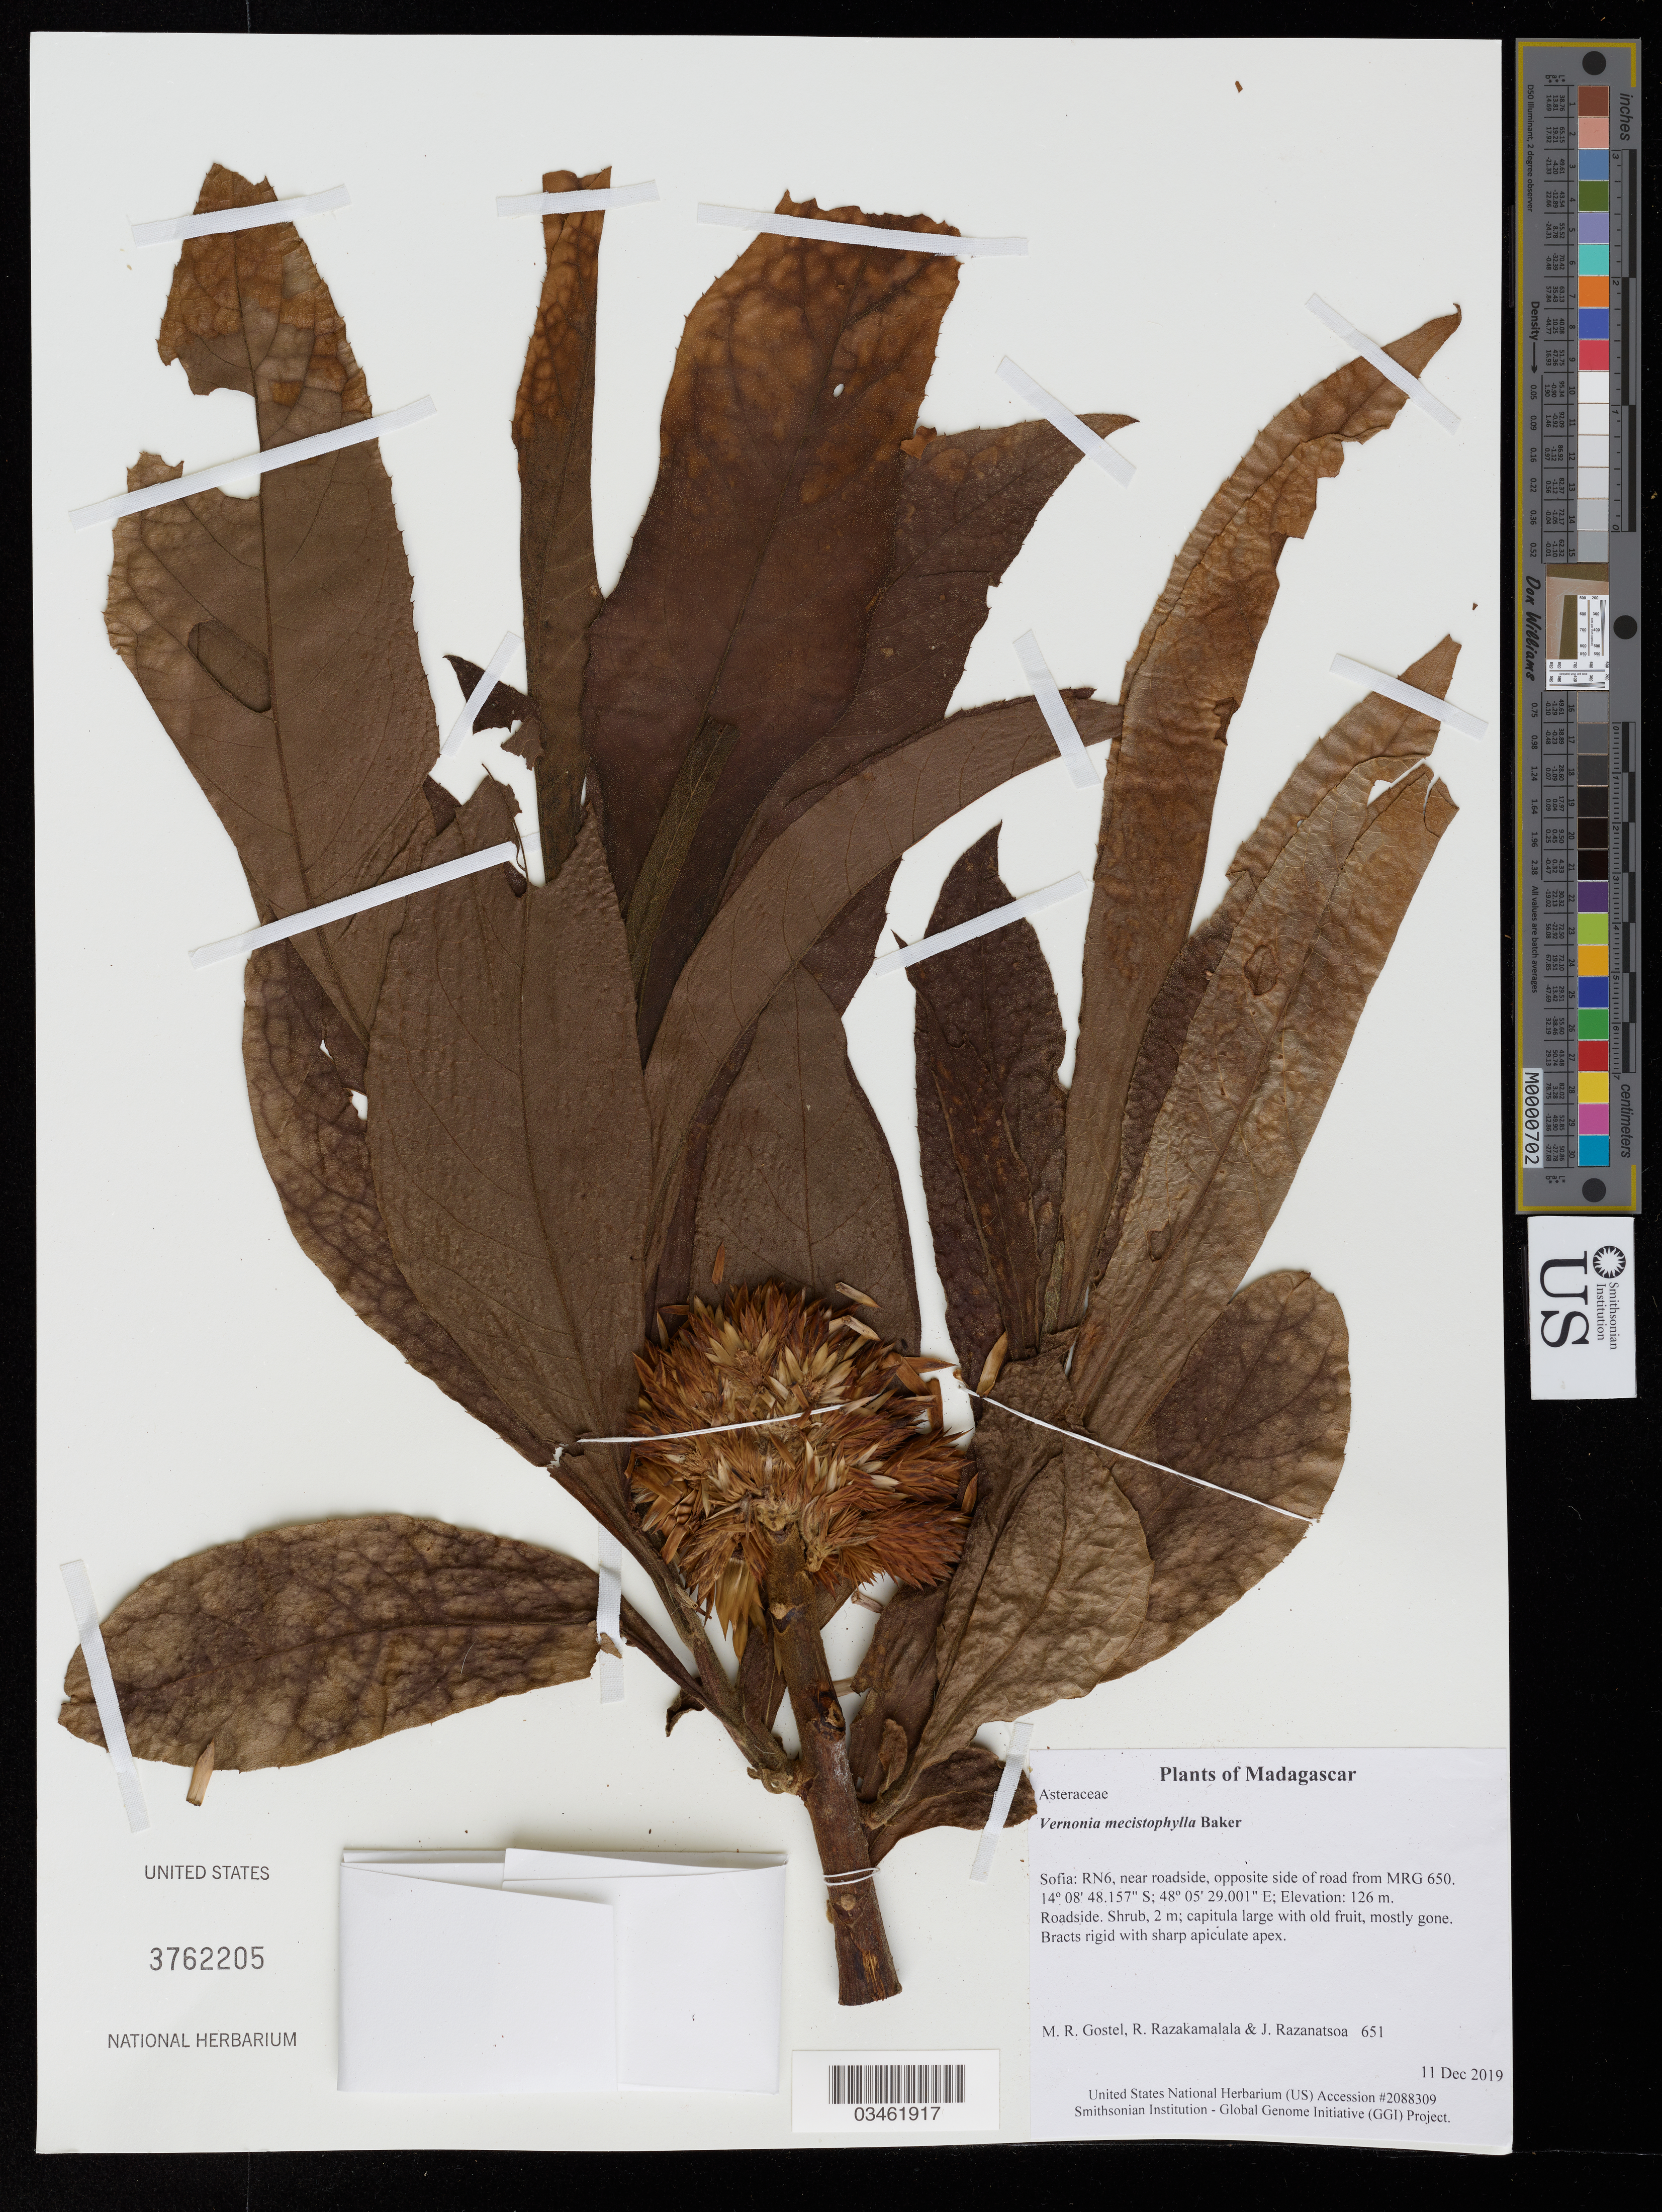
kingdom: Plantae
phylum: Tracheophyta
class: Magnoliopsida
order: Asterales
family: Asteraceae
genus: Vernonia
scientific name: Vernonia mecistophylla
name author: Baker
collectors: M. R. Gostel, R. Razakamalala & J. Razanatsoa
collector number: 651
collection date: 2019-12-11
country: Madagascar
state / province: Sofia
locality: RN6, near roadside, opposite side of road from MRG 650.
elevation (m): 126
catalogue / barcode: US 3762205